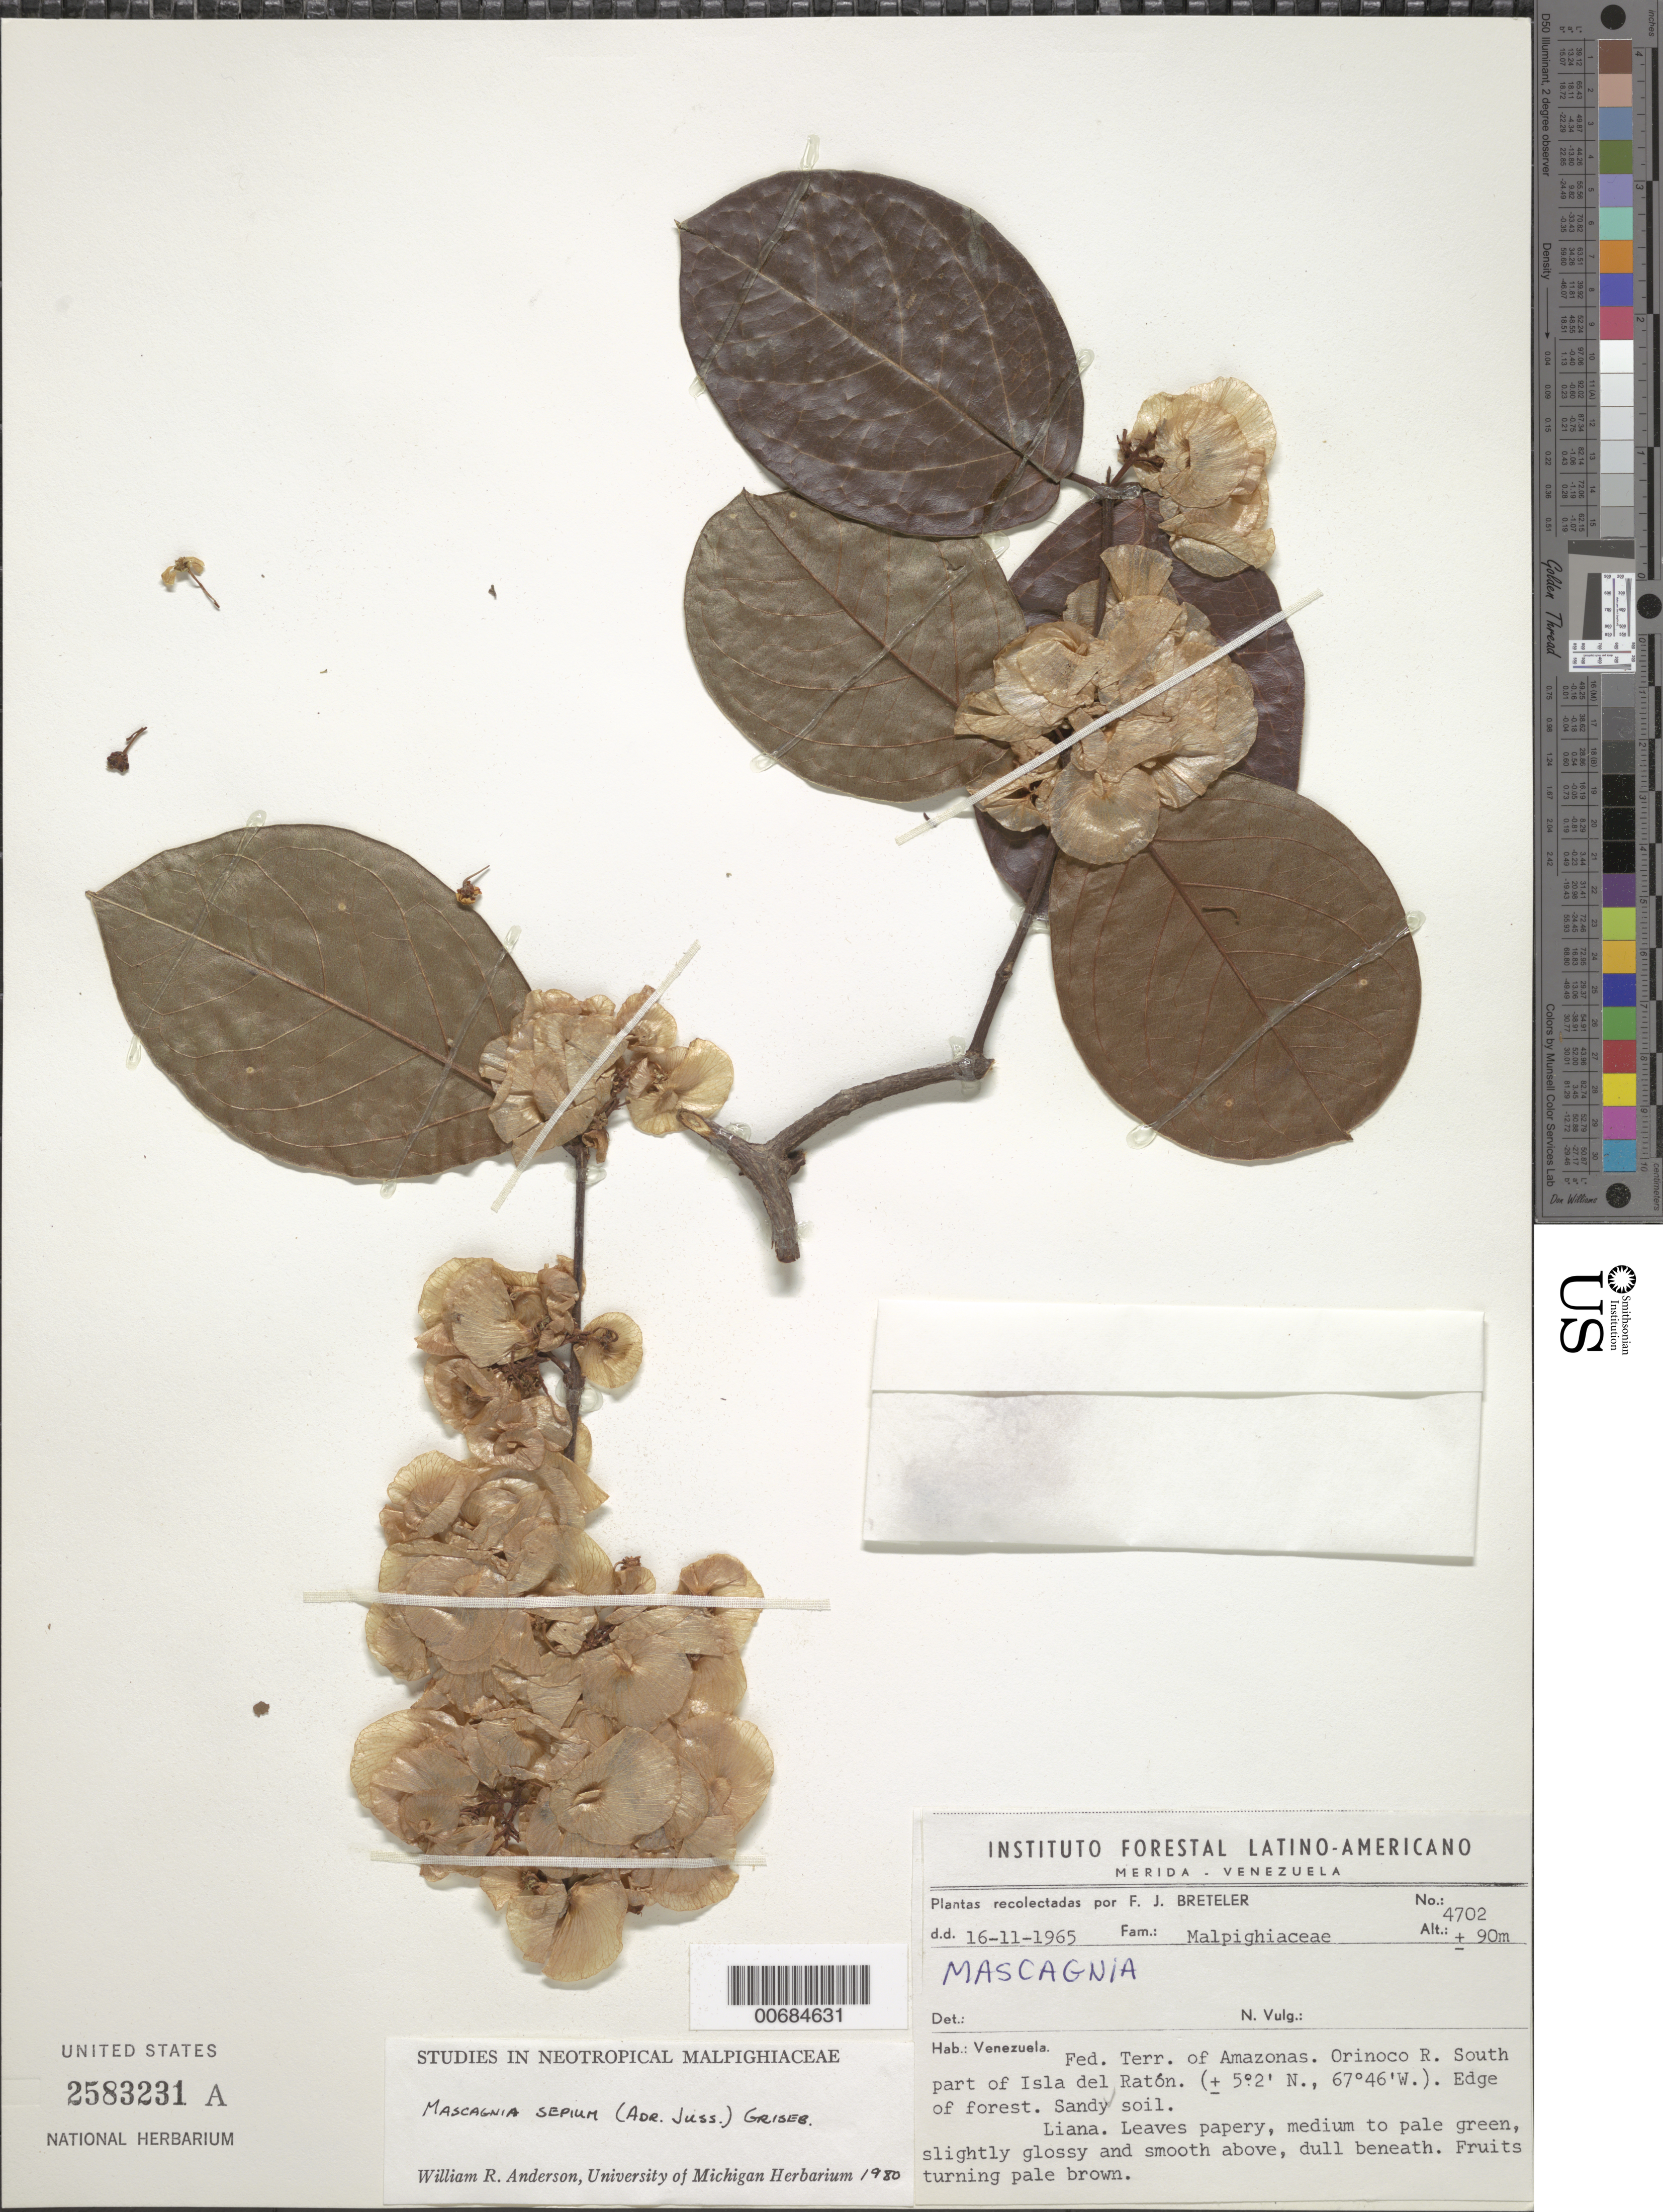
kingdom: Plantae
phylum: Tracheophyta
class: Magnoliopsida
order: Malpighiales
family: Malpighiaceae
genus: Mascagnia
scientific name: Mascagnia sepium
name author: (A. Juss.) Griseb.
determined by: Anderson, W. R., (MICH), University of Michigan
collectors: F. J. Breteler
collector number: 4702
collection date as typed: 16-Nov-65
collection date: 1965-11-16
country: Venezuela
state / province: Amazonas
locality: Orinoco R., southern part of Isla del Raton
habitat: Edge of forest, sandy soil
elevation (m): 90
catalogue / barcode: US 2583231A